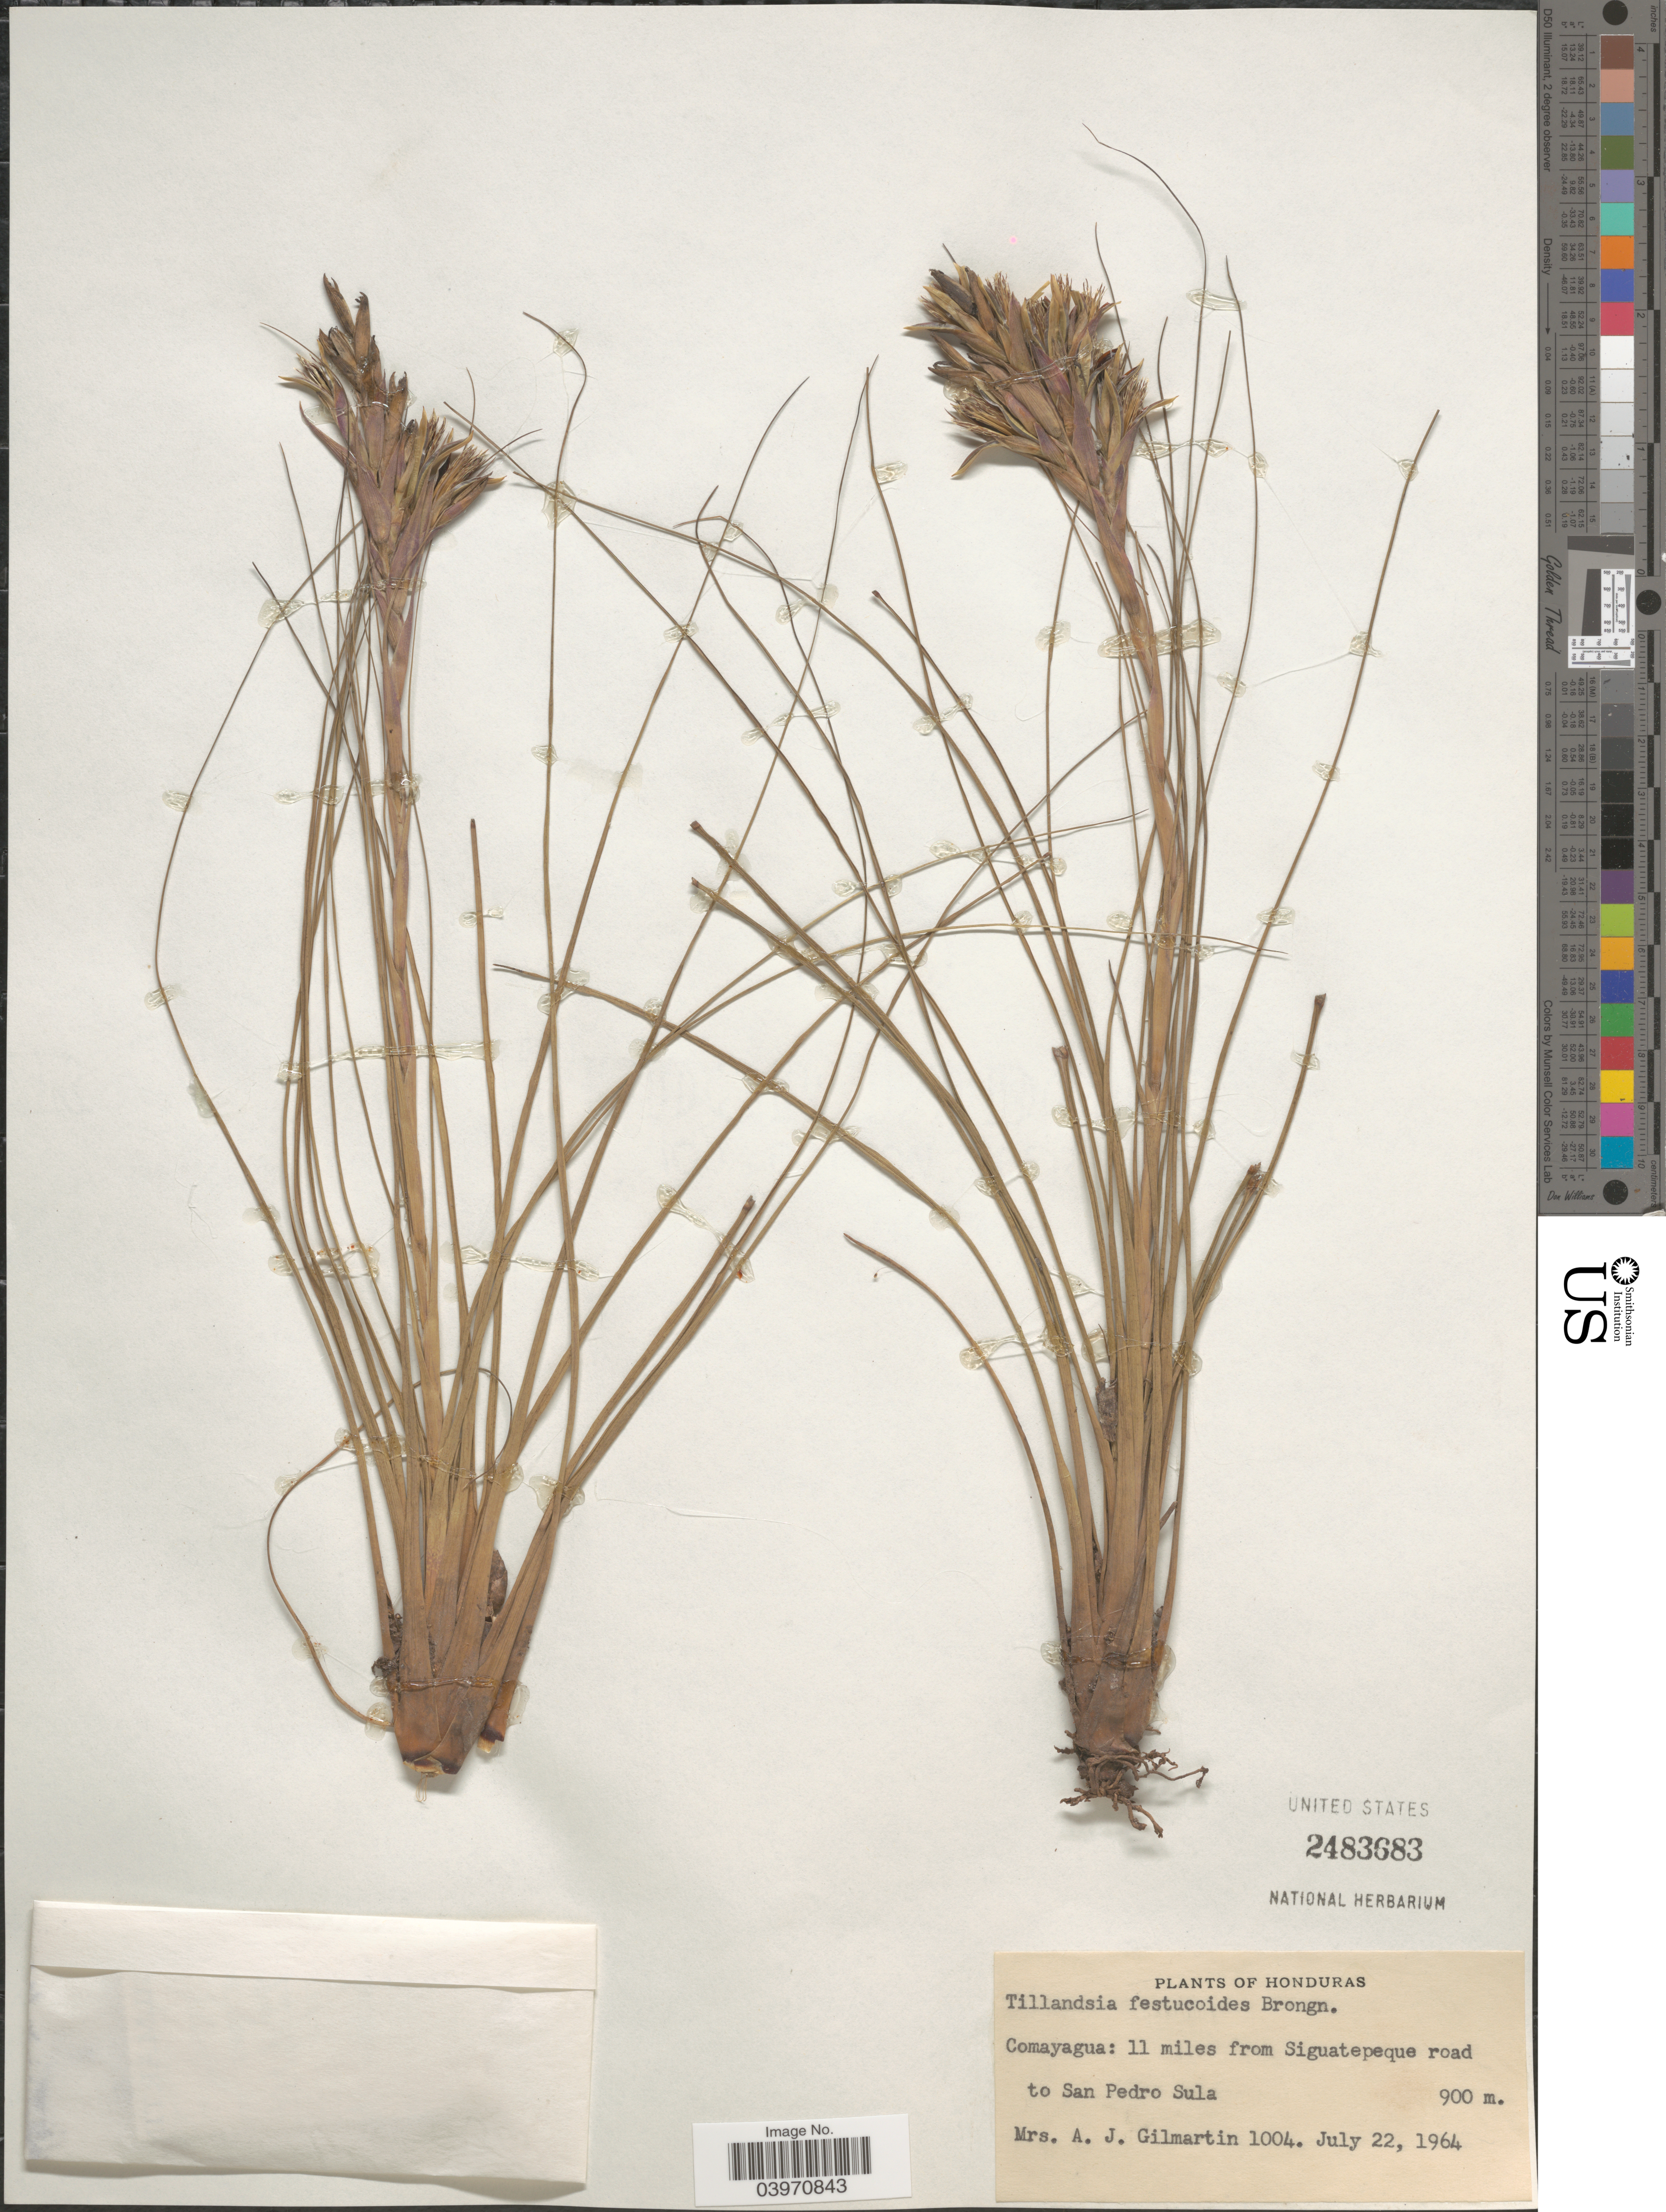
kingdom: Plantae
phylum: Tracheophyta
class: Liliopsida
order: Poales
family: Bromeliaceae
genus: Tillandsia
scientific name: Tillandsia festucoides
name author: Brongn. ex Mez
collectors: A. J. Gilmartin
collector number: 1004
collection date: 1964-07-22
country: Honduras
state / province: Comayagua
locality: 11 miles from Siguatepeque road to San Pedro Sula.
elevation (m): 900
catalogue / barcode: US 2483683